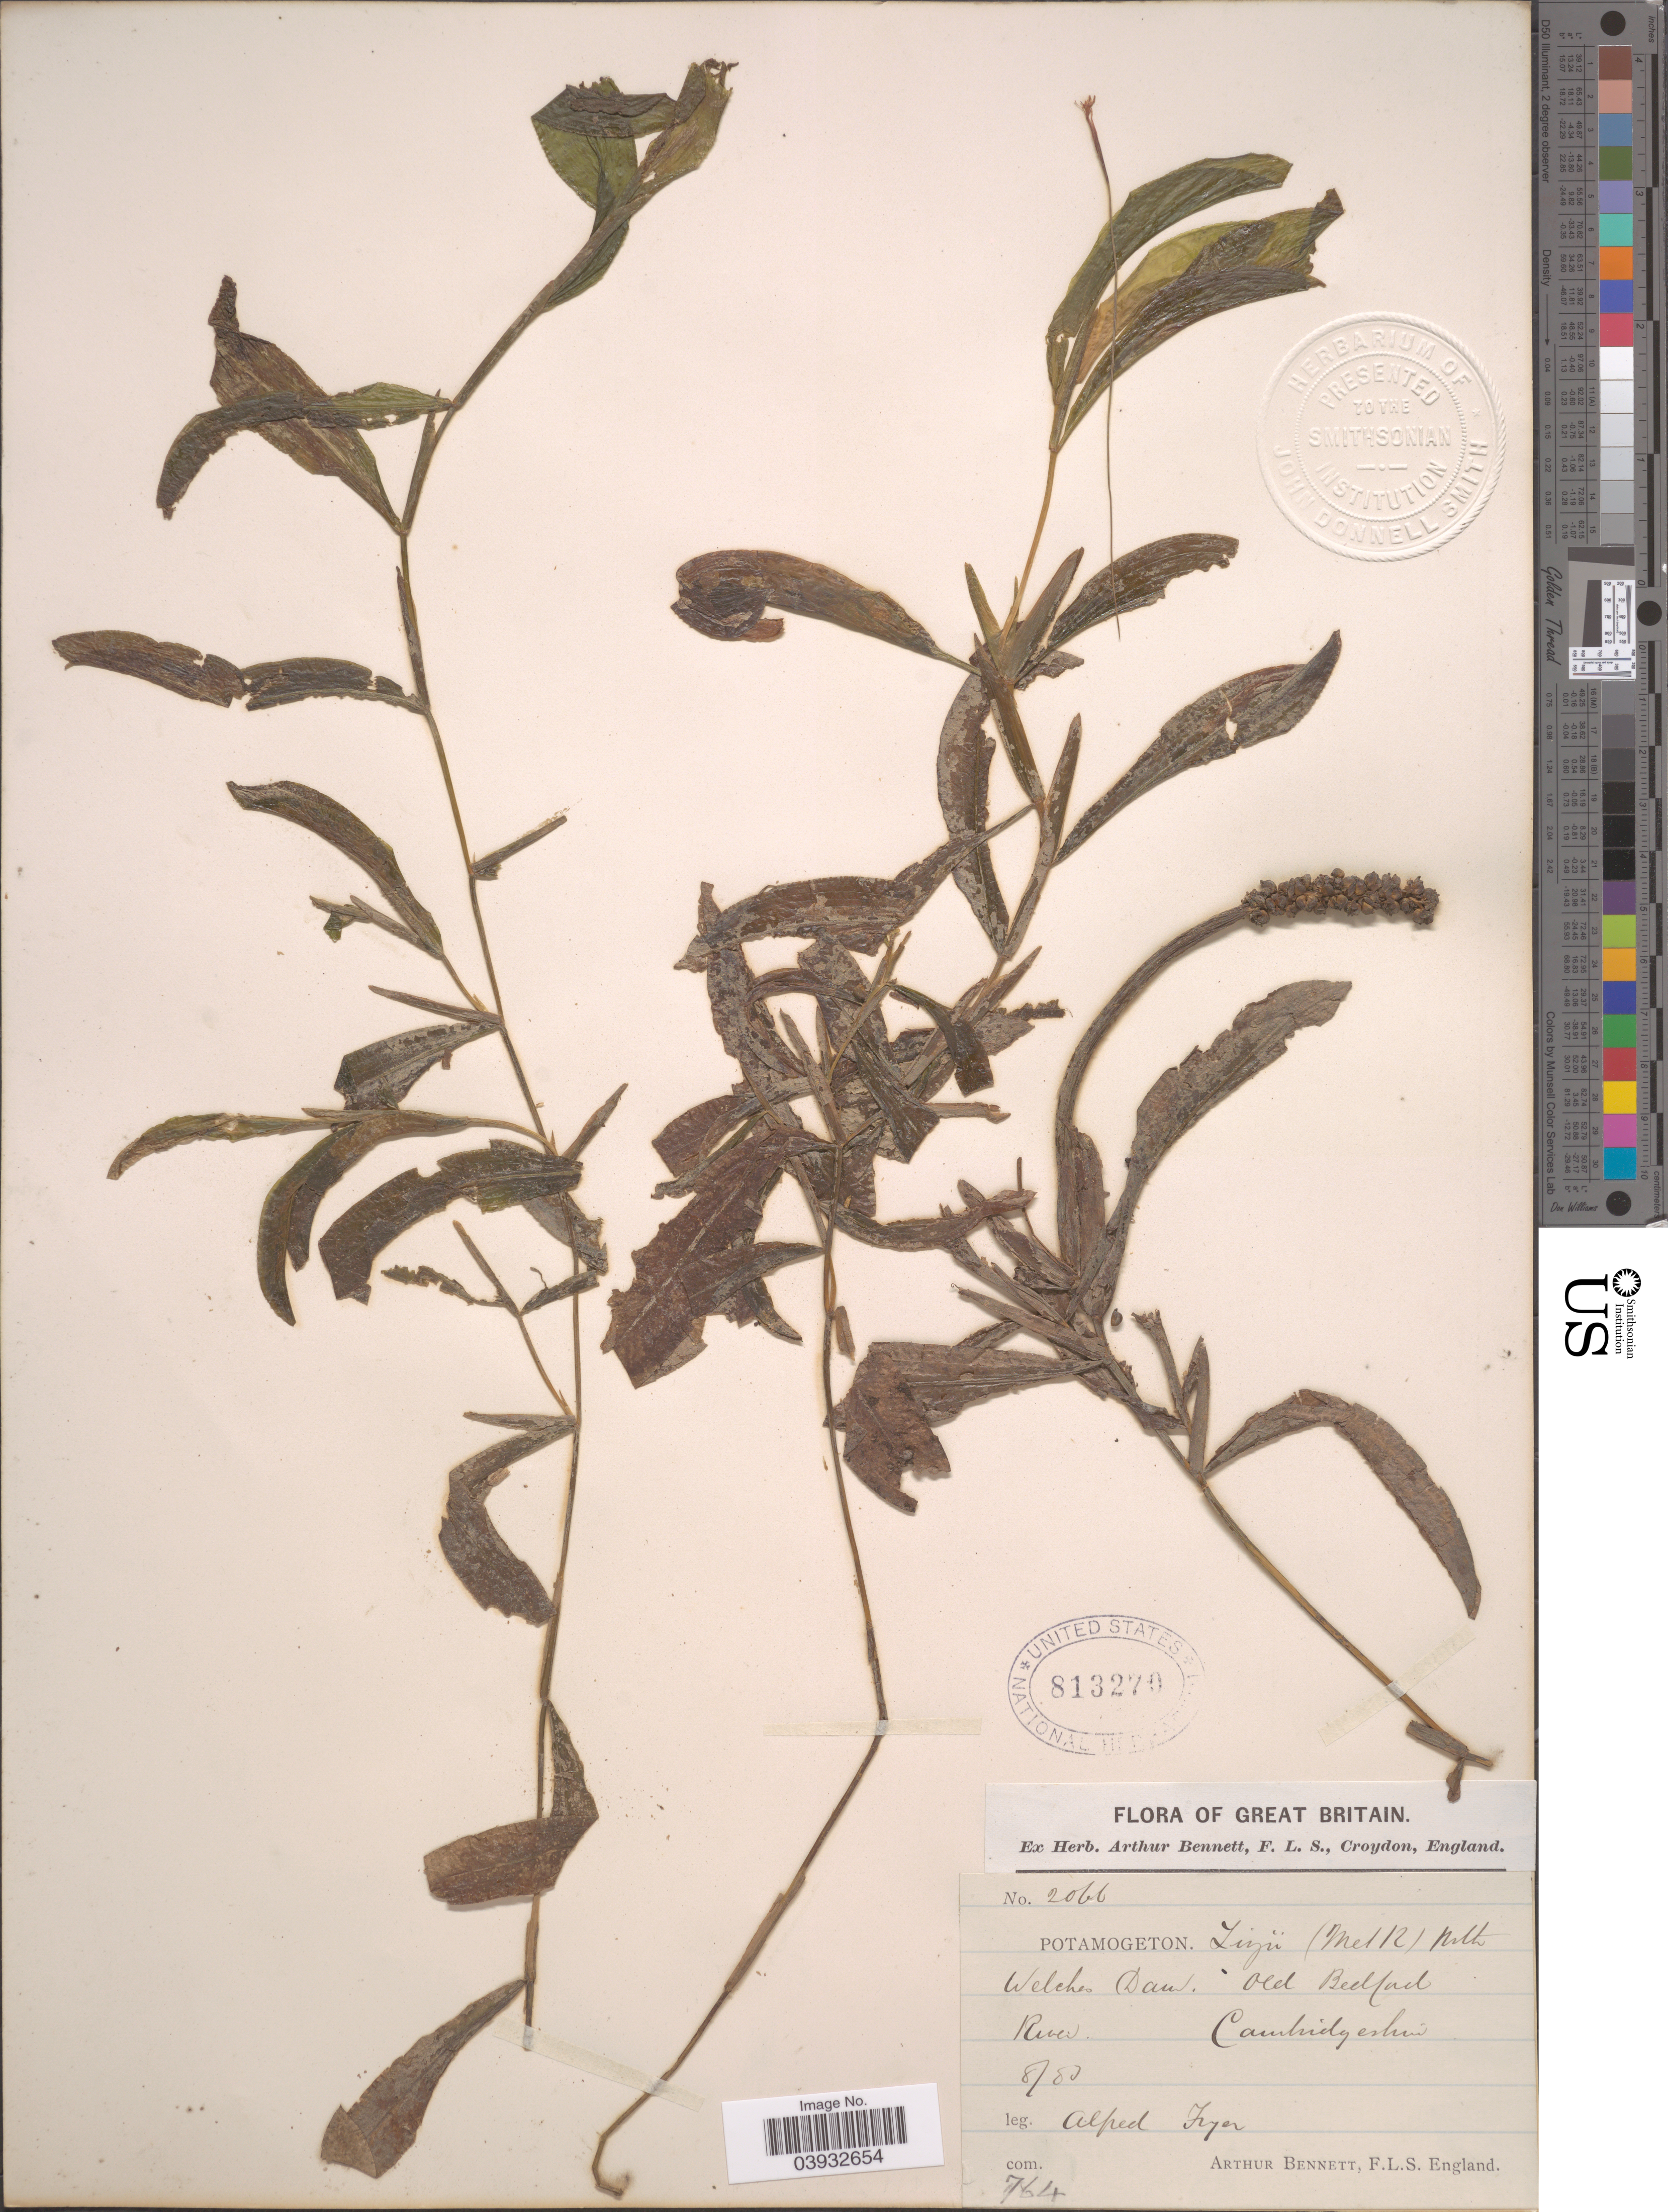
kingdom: Plantae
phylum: Tracheophyta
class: Liliopsida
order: Alismatales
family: Potamogetonaceae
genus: Potamogeton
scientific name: Potamogeton zizii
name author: Mert. & W.D.J. Koch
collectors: A. Fryer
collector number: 2066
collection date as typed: Transcribed d/m/y: /8/80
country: United Kingdom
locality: Great Britain. Welches Dam. Old Bedford. River Cambridgeshire.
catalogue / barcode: US 813270